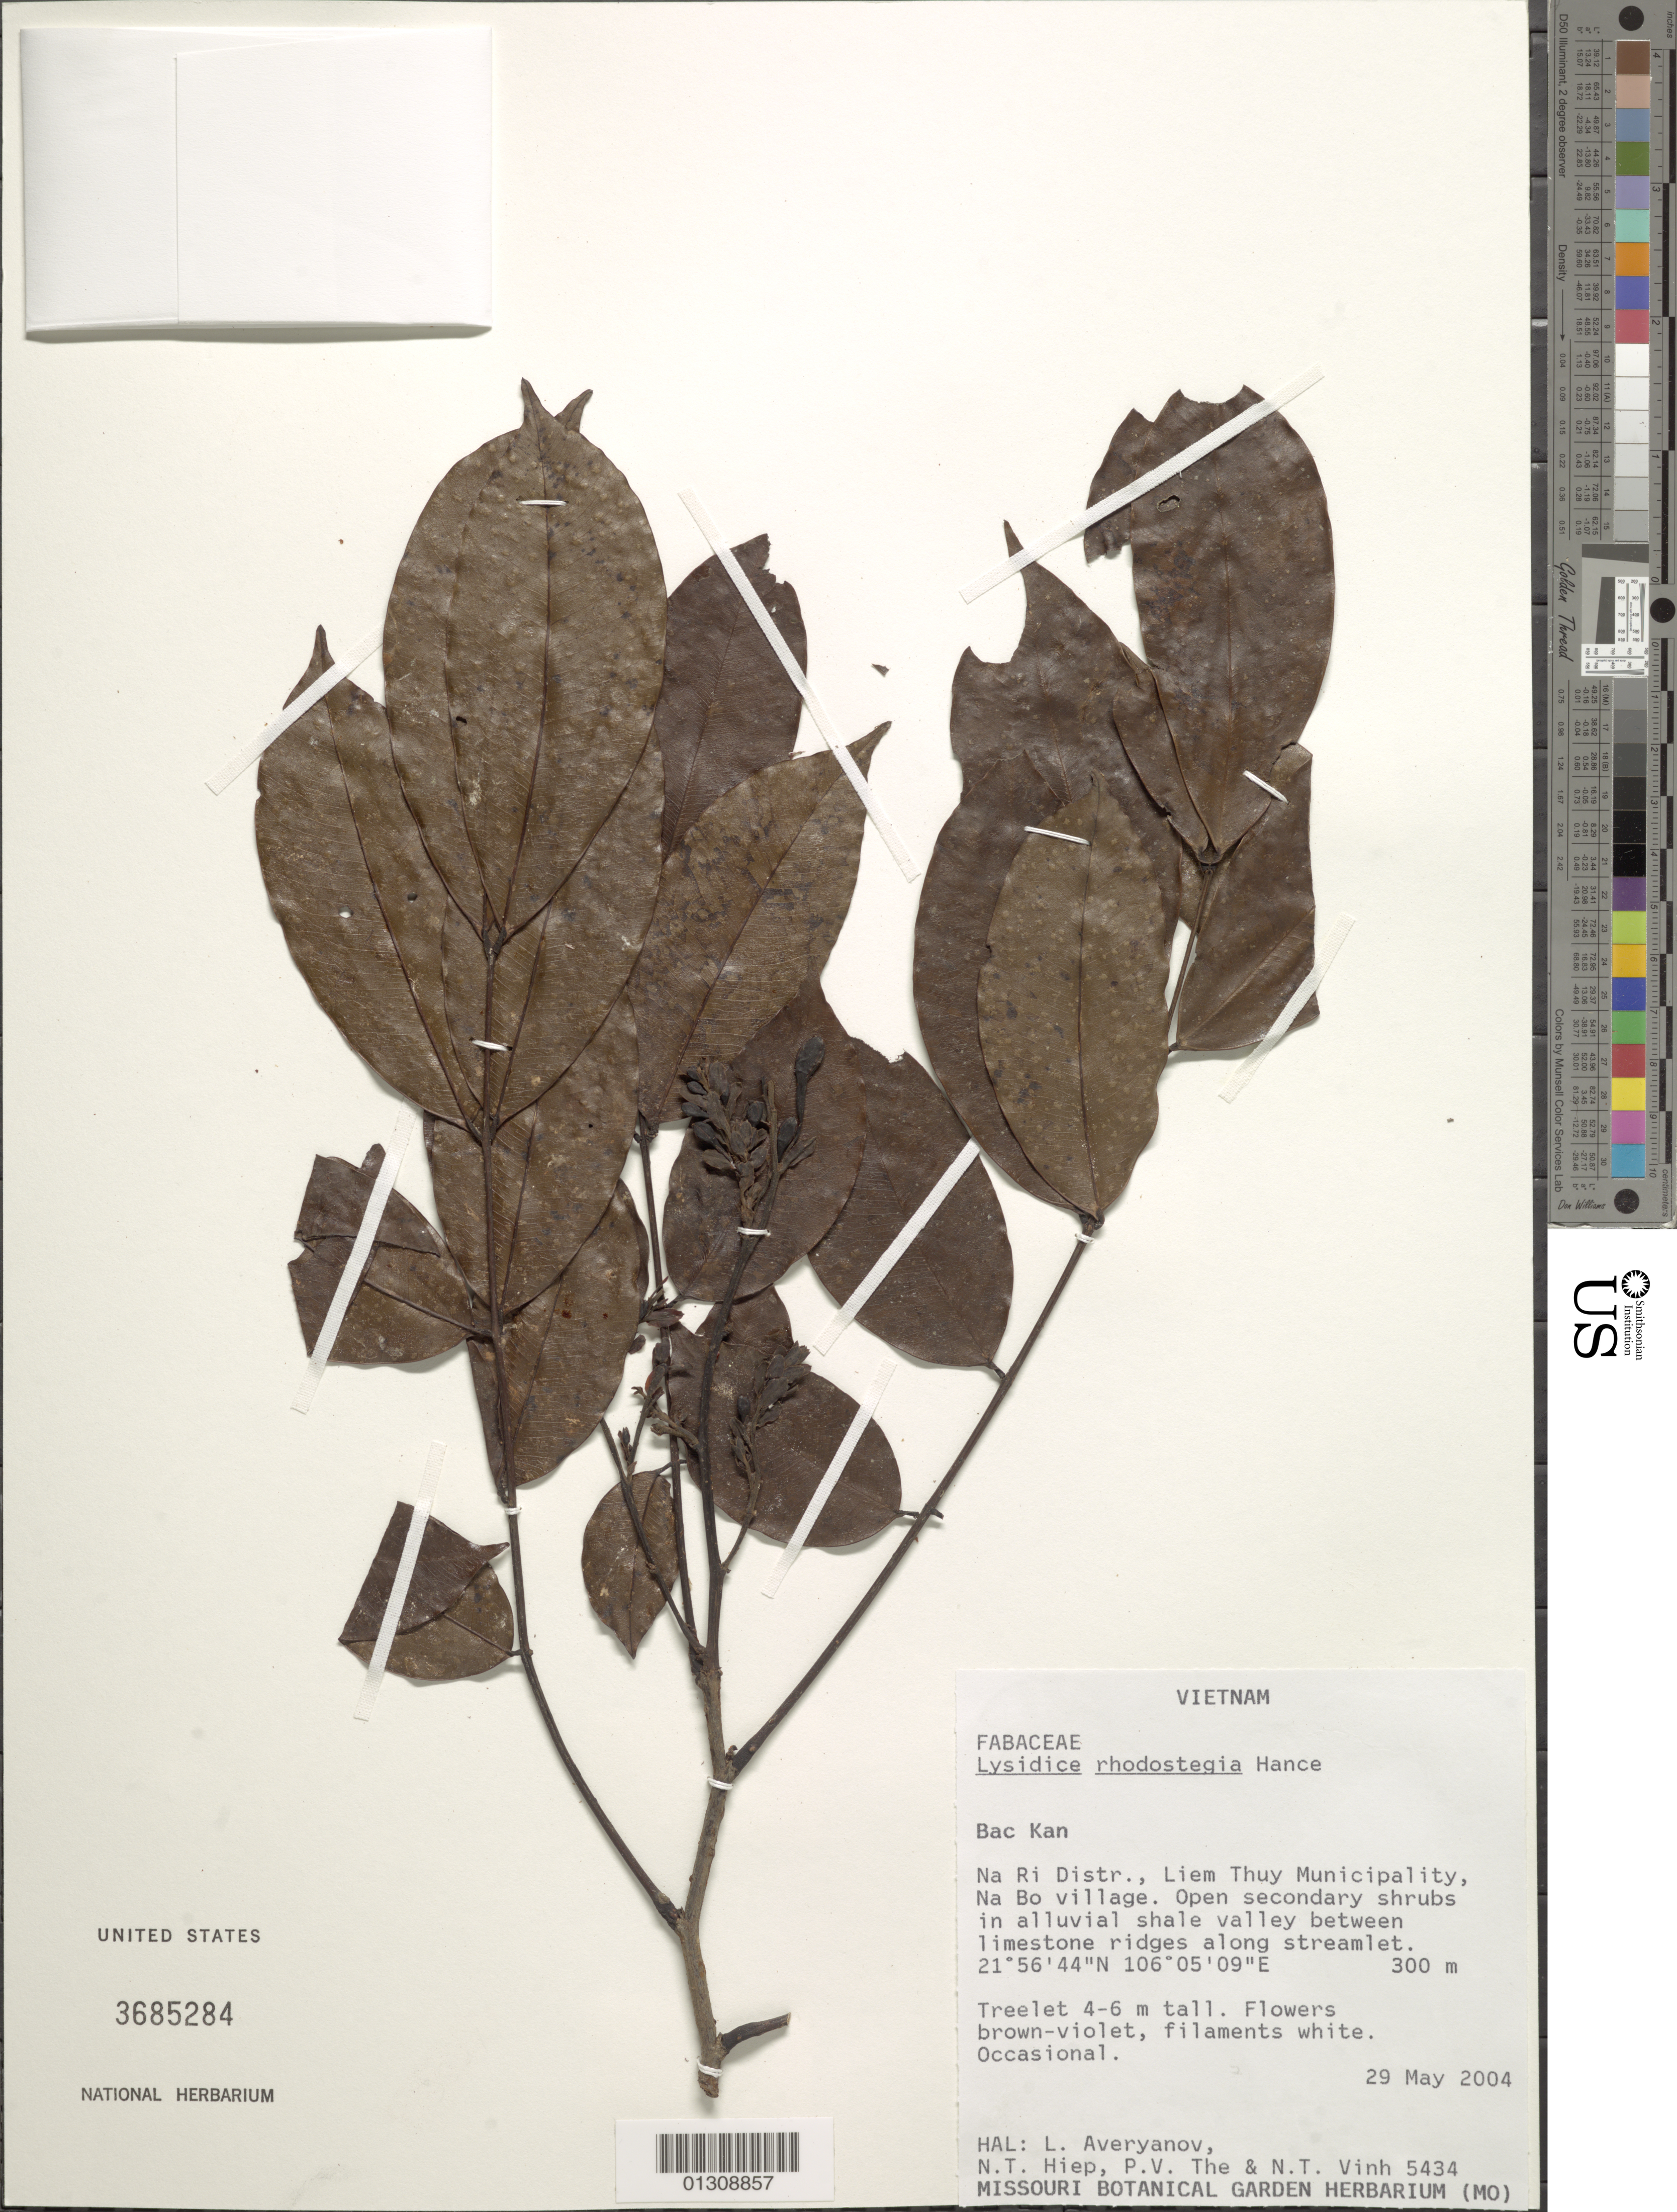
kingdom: Plantae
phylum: Tracheophyta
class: Magnoliopsida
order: Fabales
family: Fabaceae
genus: Lysidice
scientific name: Lysidice rhodostegia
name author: Hance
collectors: L. Averyanov, N. T. Hiep, P. The & N. Vinh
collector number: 5434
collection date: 2004-05-29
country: Vietnam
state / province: Bac Kan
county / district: Na Ri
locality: Liem Thuy Municipality, Na Bo Village.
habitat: Treelet 4-6 m tall. flowers brown-violet, filaments white. Occasional.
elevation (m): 300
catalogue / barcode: US 3685284